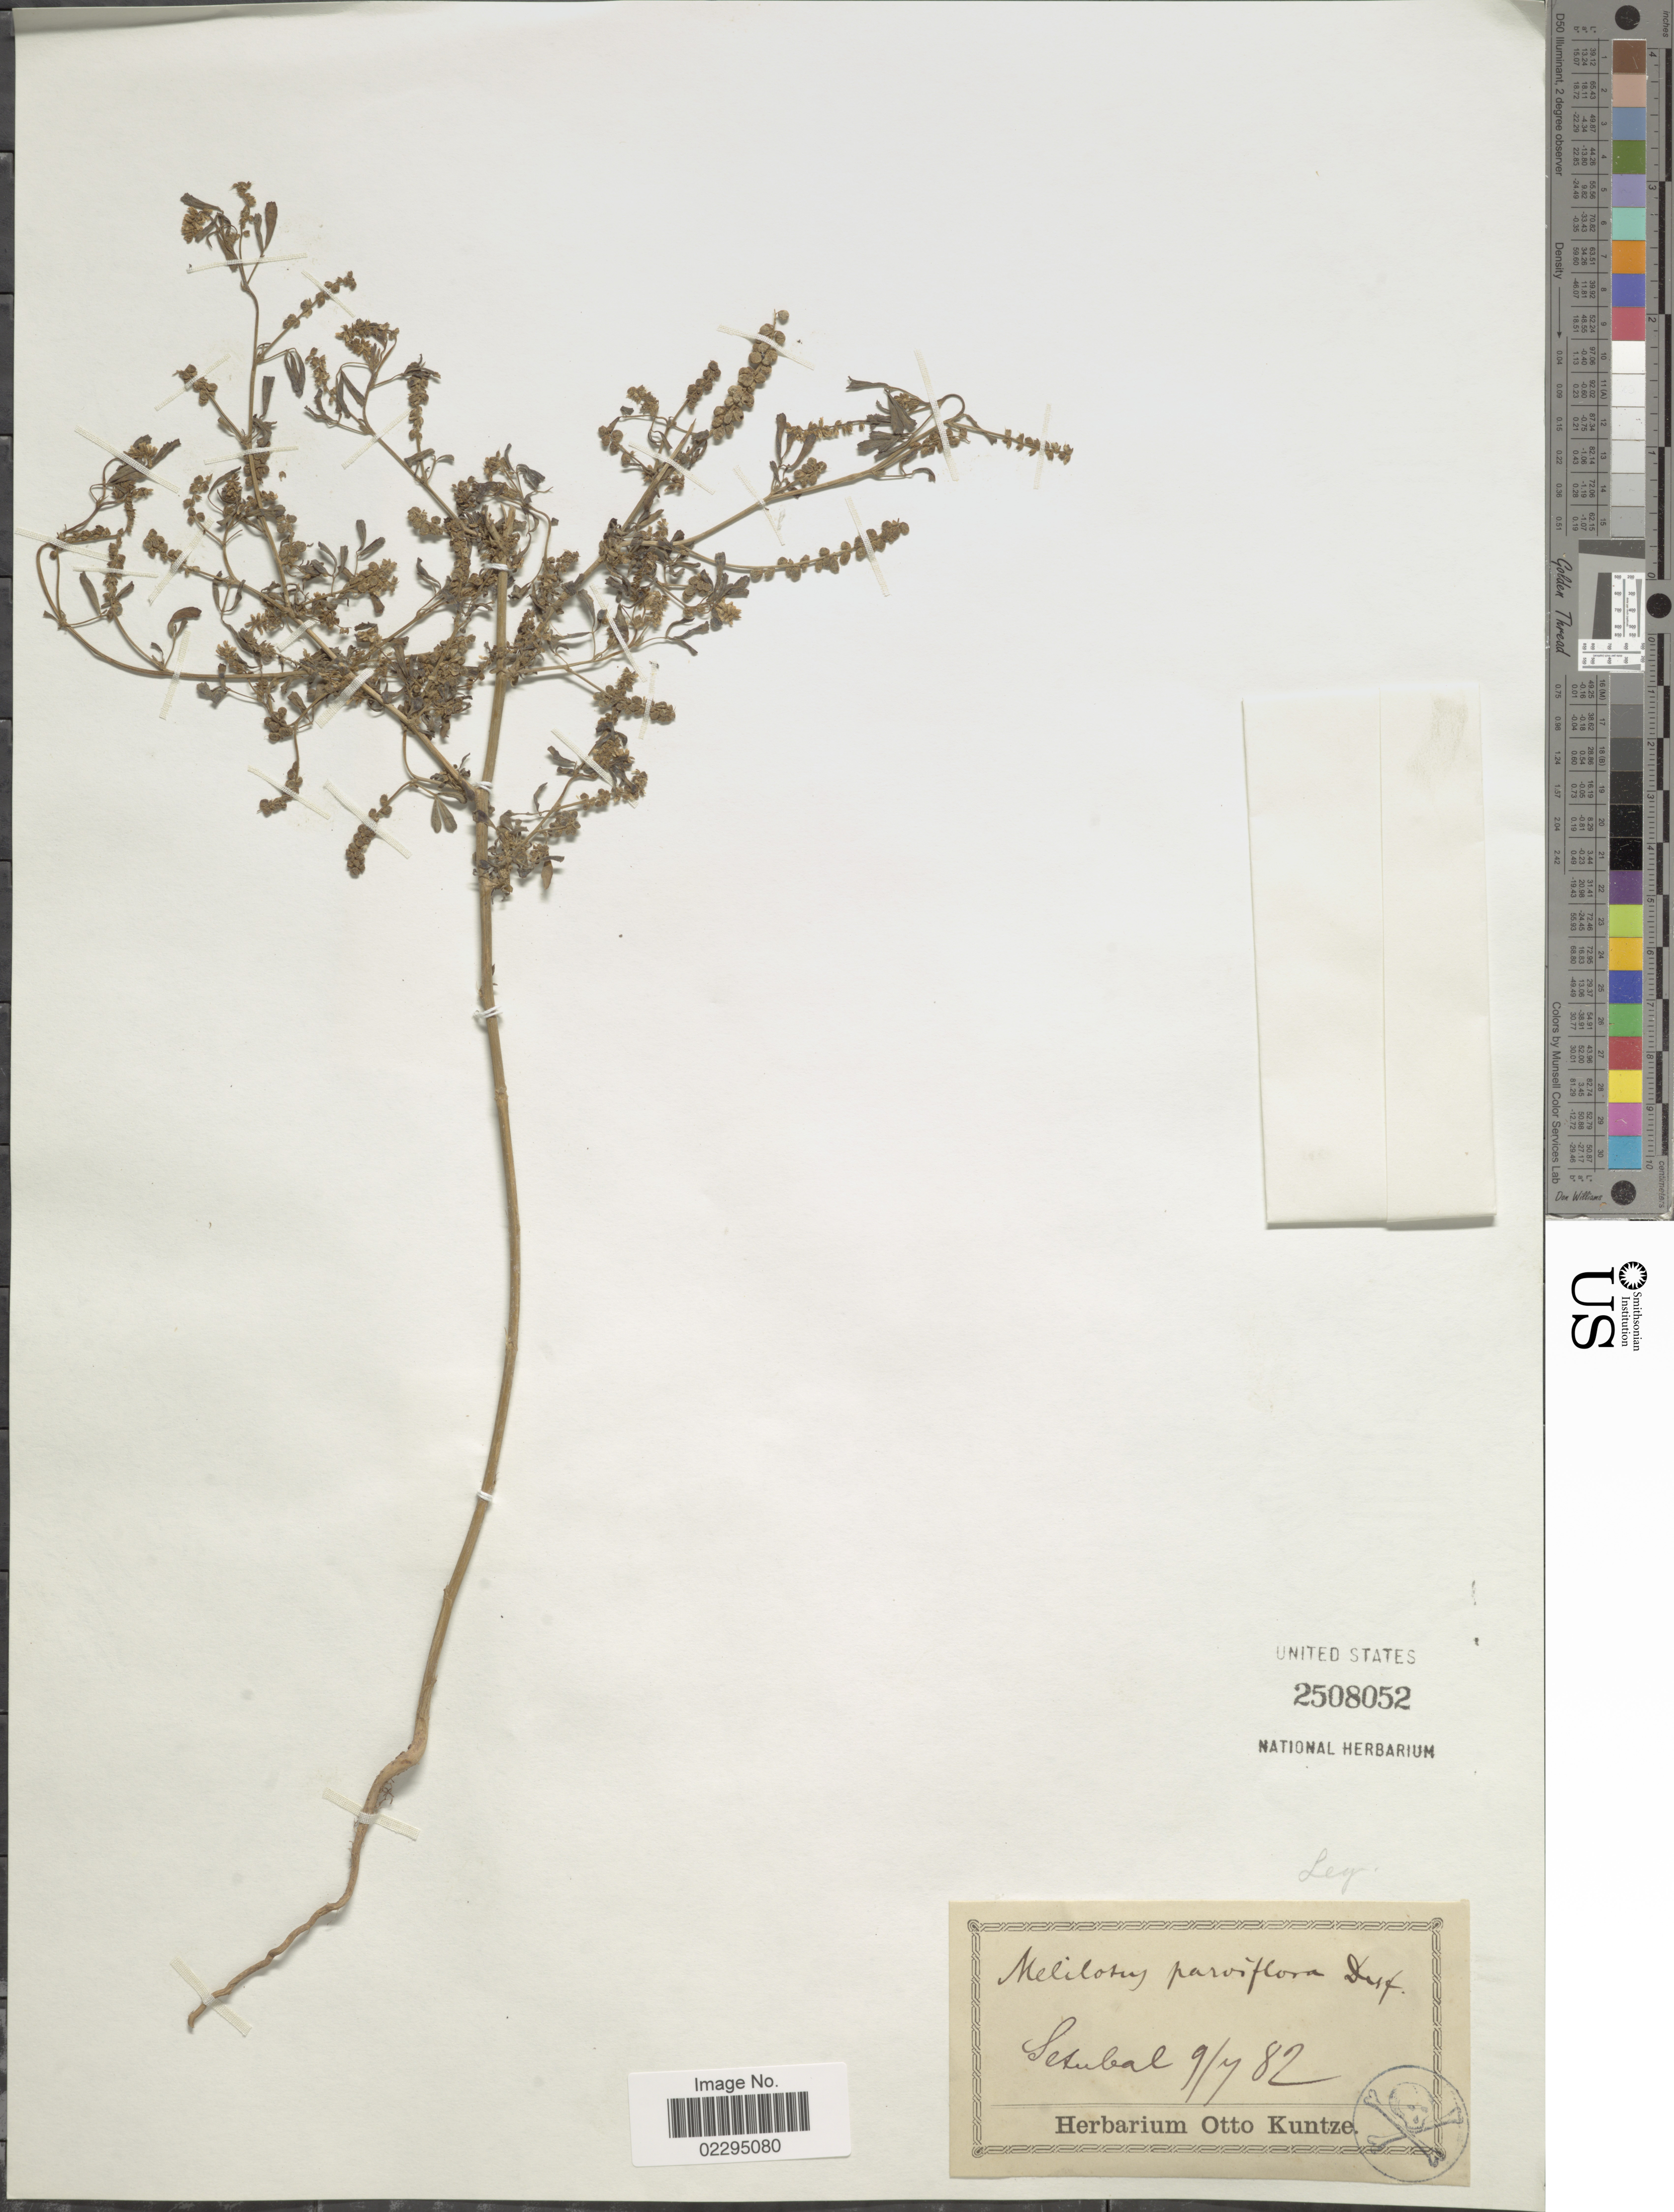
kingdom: Plantae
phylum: Tracheophyta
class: Magnoliopsida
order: Fabales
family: Fabaceae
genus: Melilotus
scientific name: Melilotus indicus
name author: (L.) All.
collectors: ex herb. Otto Kuntze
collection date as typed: Transcribed d/m/y: 9/7/82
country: Portugal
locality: Setubal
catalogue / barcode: US 2508052